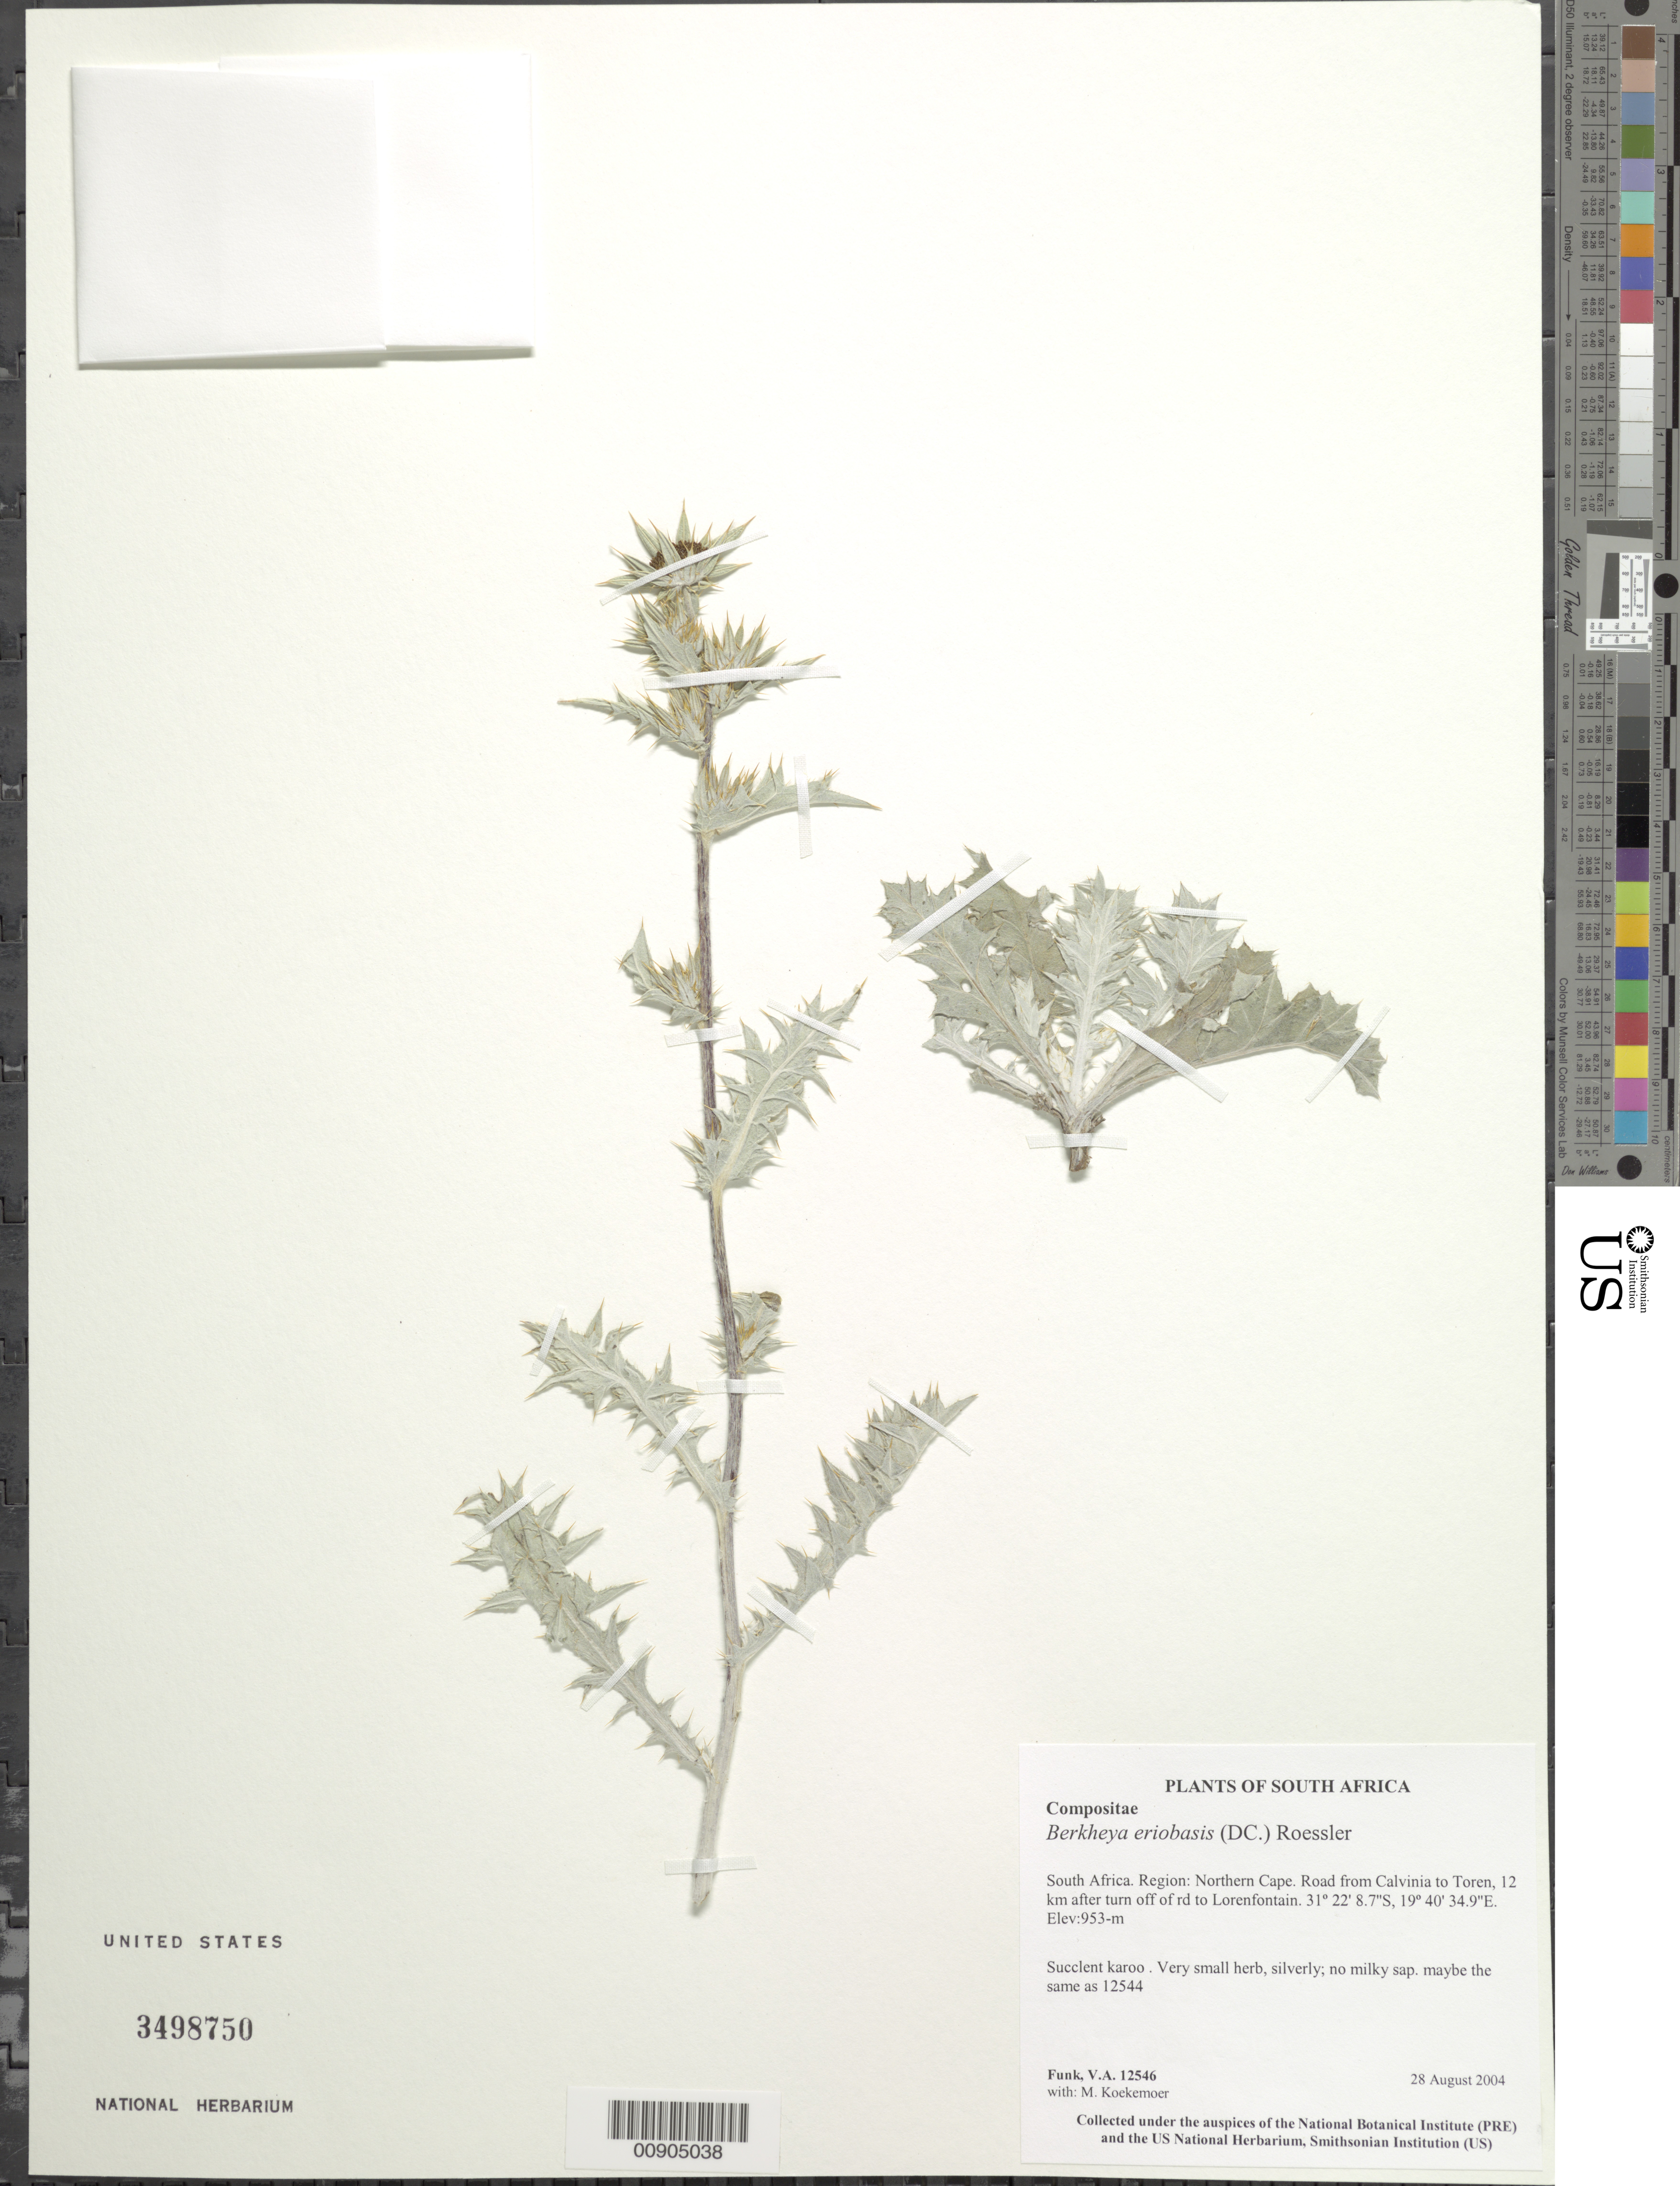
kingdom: Plantae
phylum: Tracheophyta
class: Magnoliopsida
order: Asterales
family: Asteraceae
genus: Berkheya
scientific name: Berkheya eriobasis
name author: (DC.) Roessler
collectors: V. Funk & M. Koekemoer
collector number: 12546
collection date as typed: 28 August 2004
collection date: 2004-08-28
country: South Africa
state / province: Northern Cape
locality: Northern Cape, road from Calvinia to Toren, 12 km after turn off of road to Lorenfontain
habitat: Succulent karoo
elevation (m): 953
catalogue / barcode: US 3498750